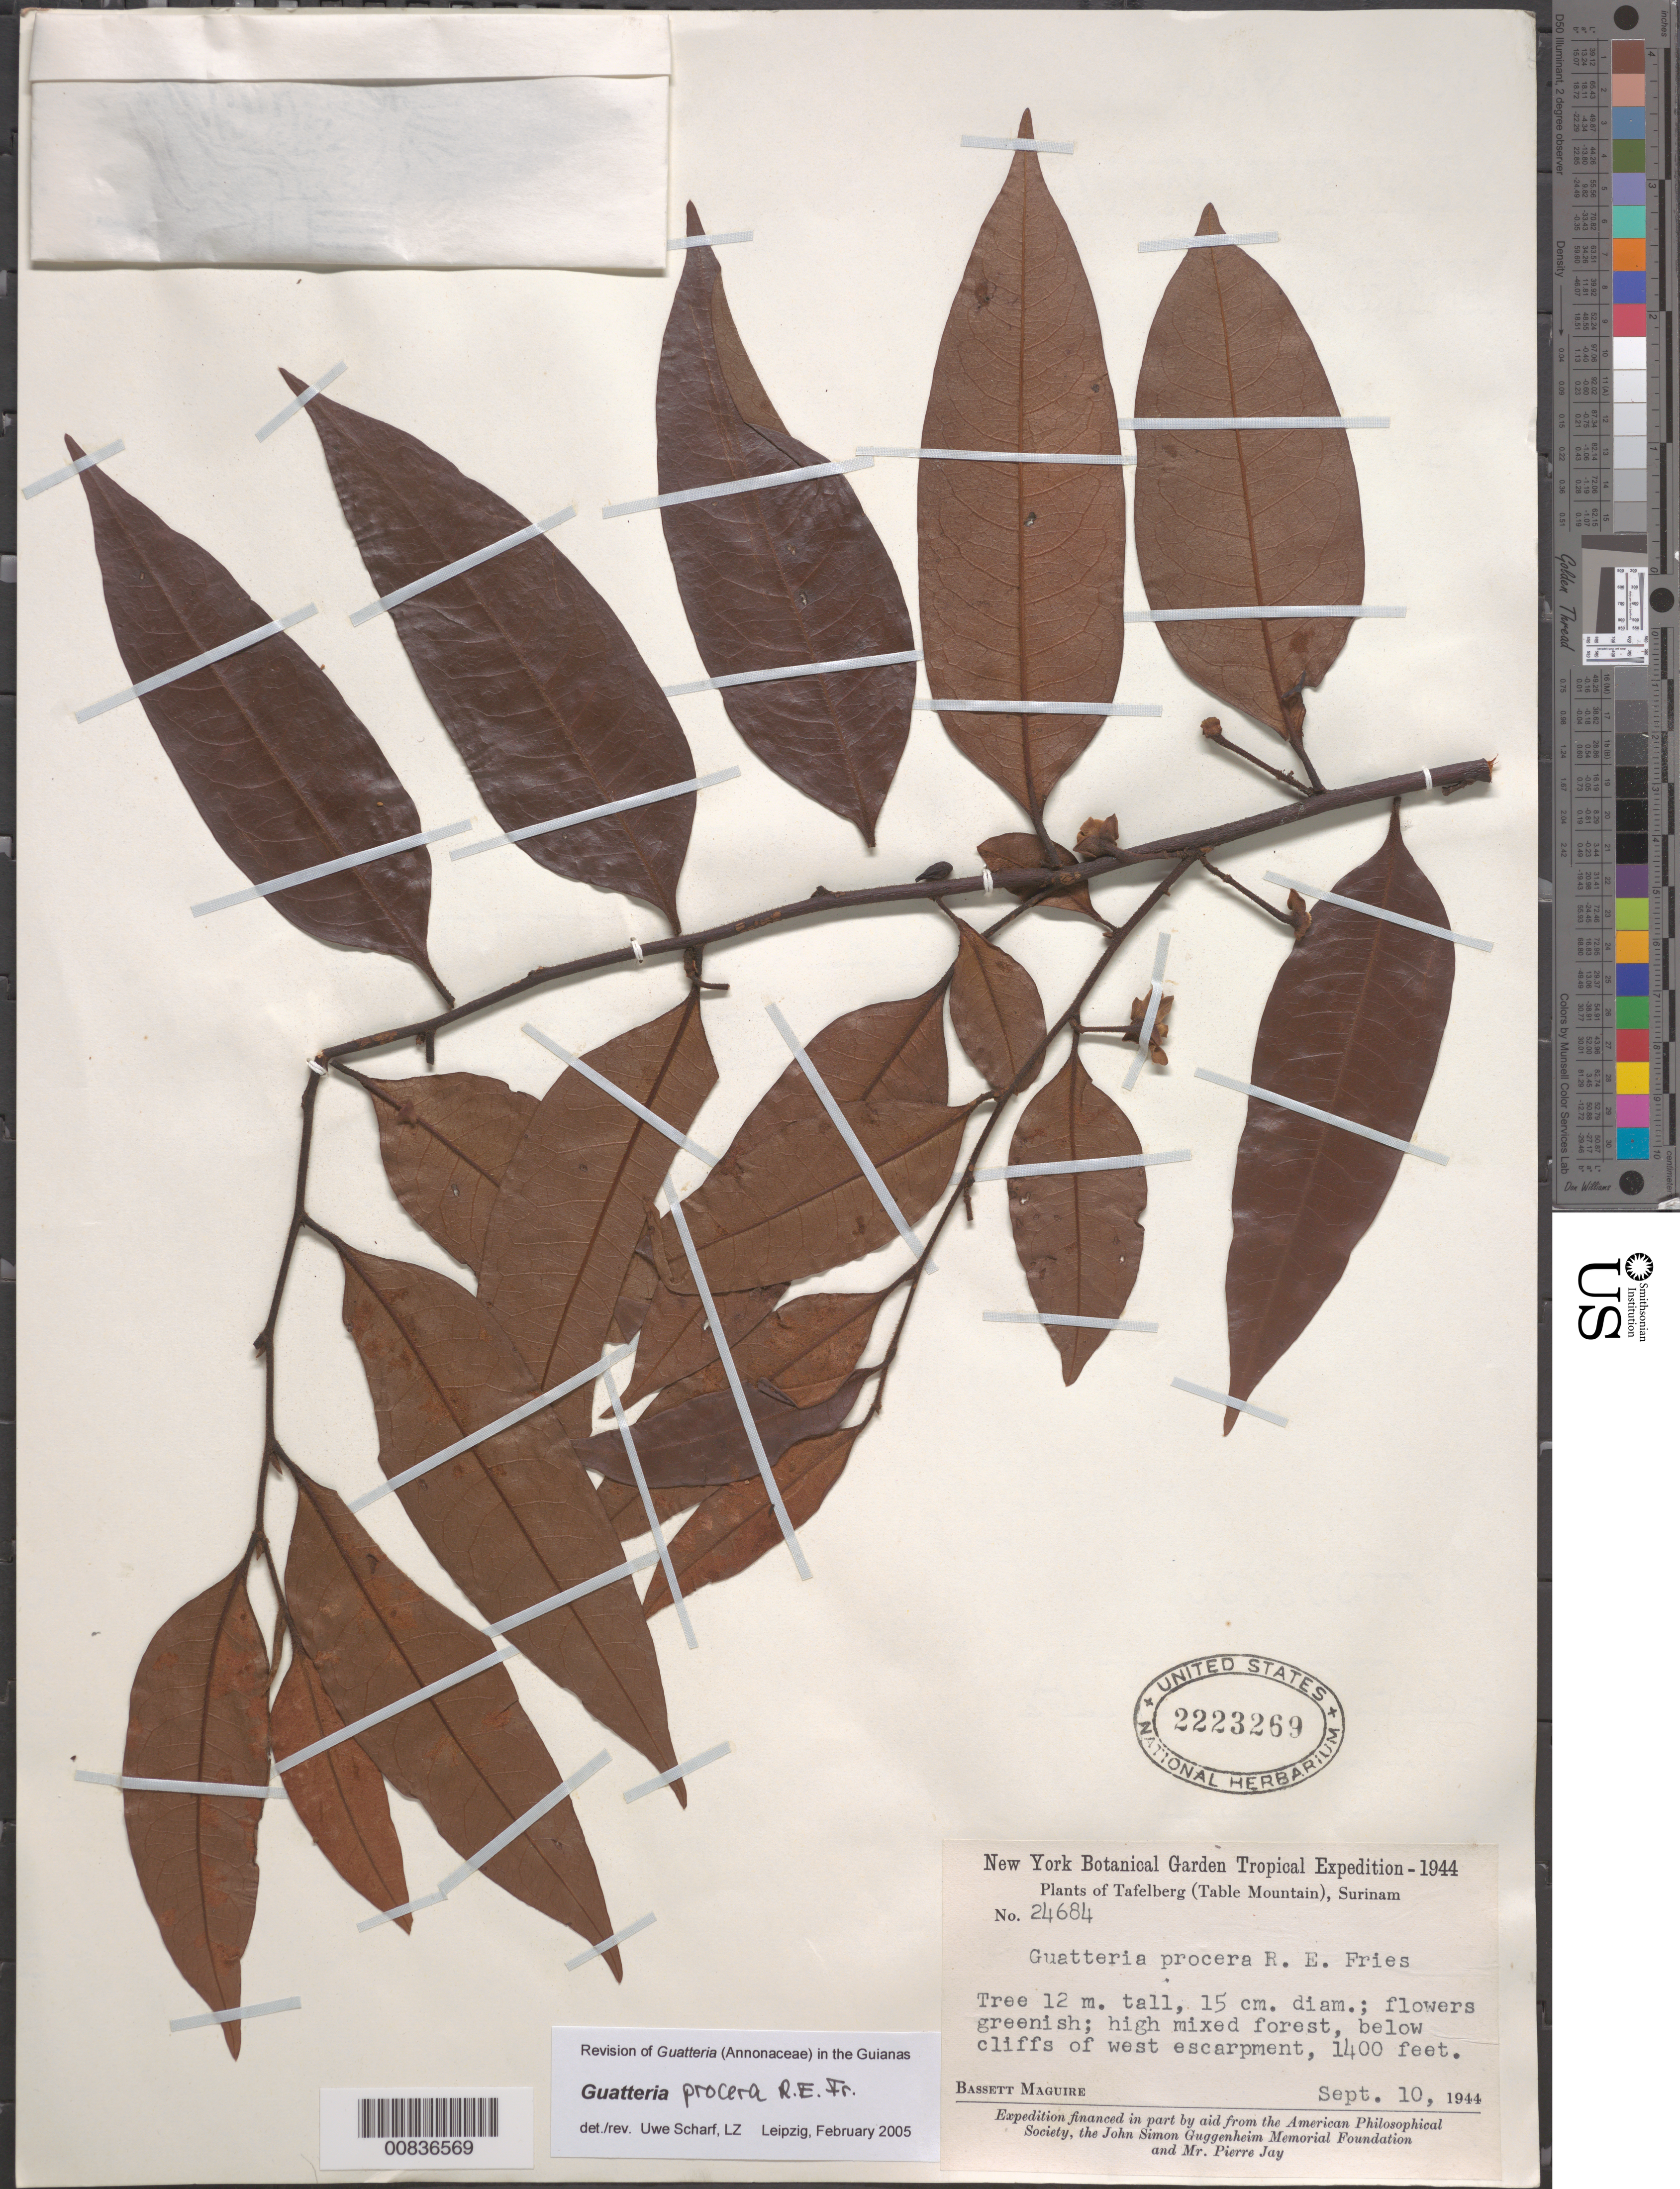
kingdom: Plantae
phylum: Tracheophyta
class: Magnoliopsida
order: Magnoliales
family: Annonaceae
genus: Guatteria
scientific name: Guatteria procera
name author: R.E. Fr.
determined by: Scharf, U.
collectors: B. Maguire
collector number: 24684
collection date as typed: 10-Sep-44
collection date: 1944-09-10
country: Suriname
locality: Tafelberg (Table Mountain), W escarpment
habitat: High mixed forest, below cliffs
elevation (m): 427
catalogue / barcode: US 2223269